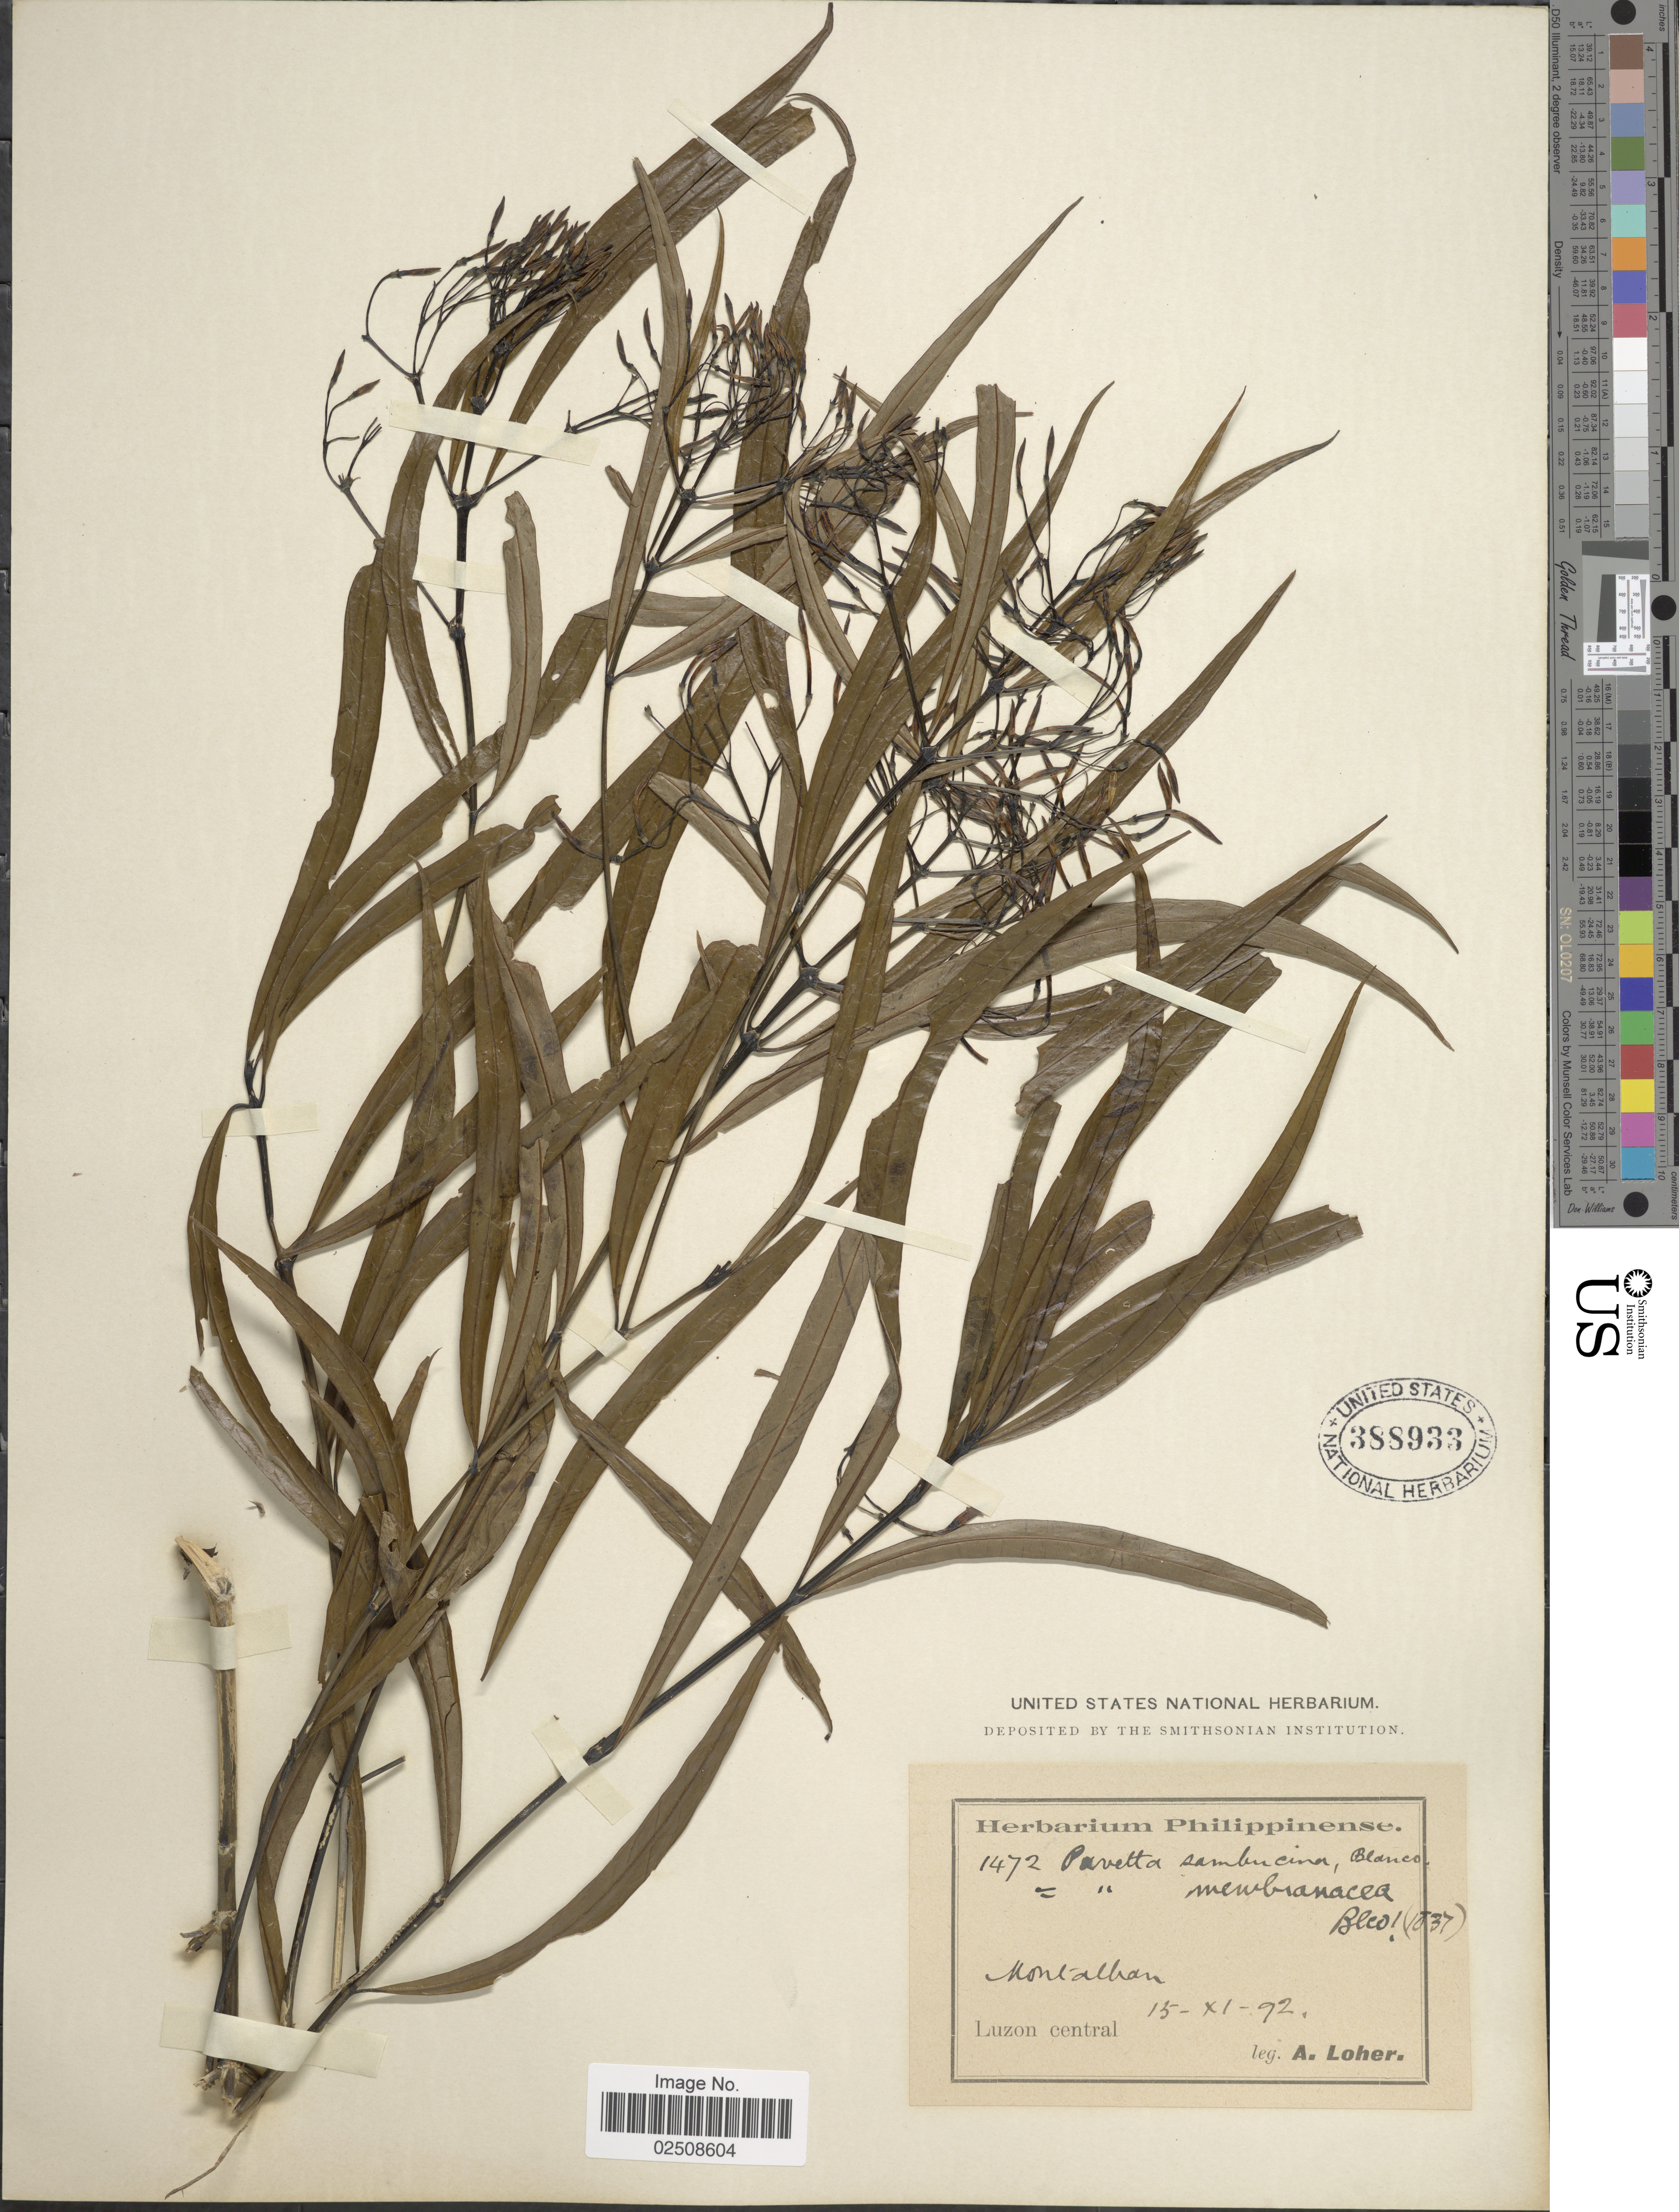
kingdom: Plantae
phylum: Tracheophyta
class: Magnoliopsida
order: Gentianales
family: Rubiaceae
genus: Pavetta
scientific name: Pavetta membranacea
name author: Blanco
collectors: A. Loher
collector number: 1472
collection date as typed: Transcribed d/m/y: 15/11/92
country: Philippines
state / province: Central Luzon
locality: Montalban. Luzon central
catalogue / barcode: US 388933